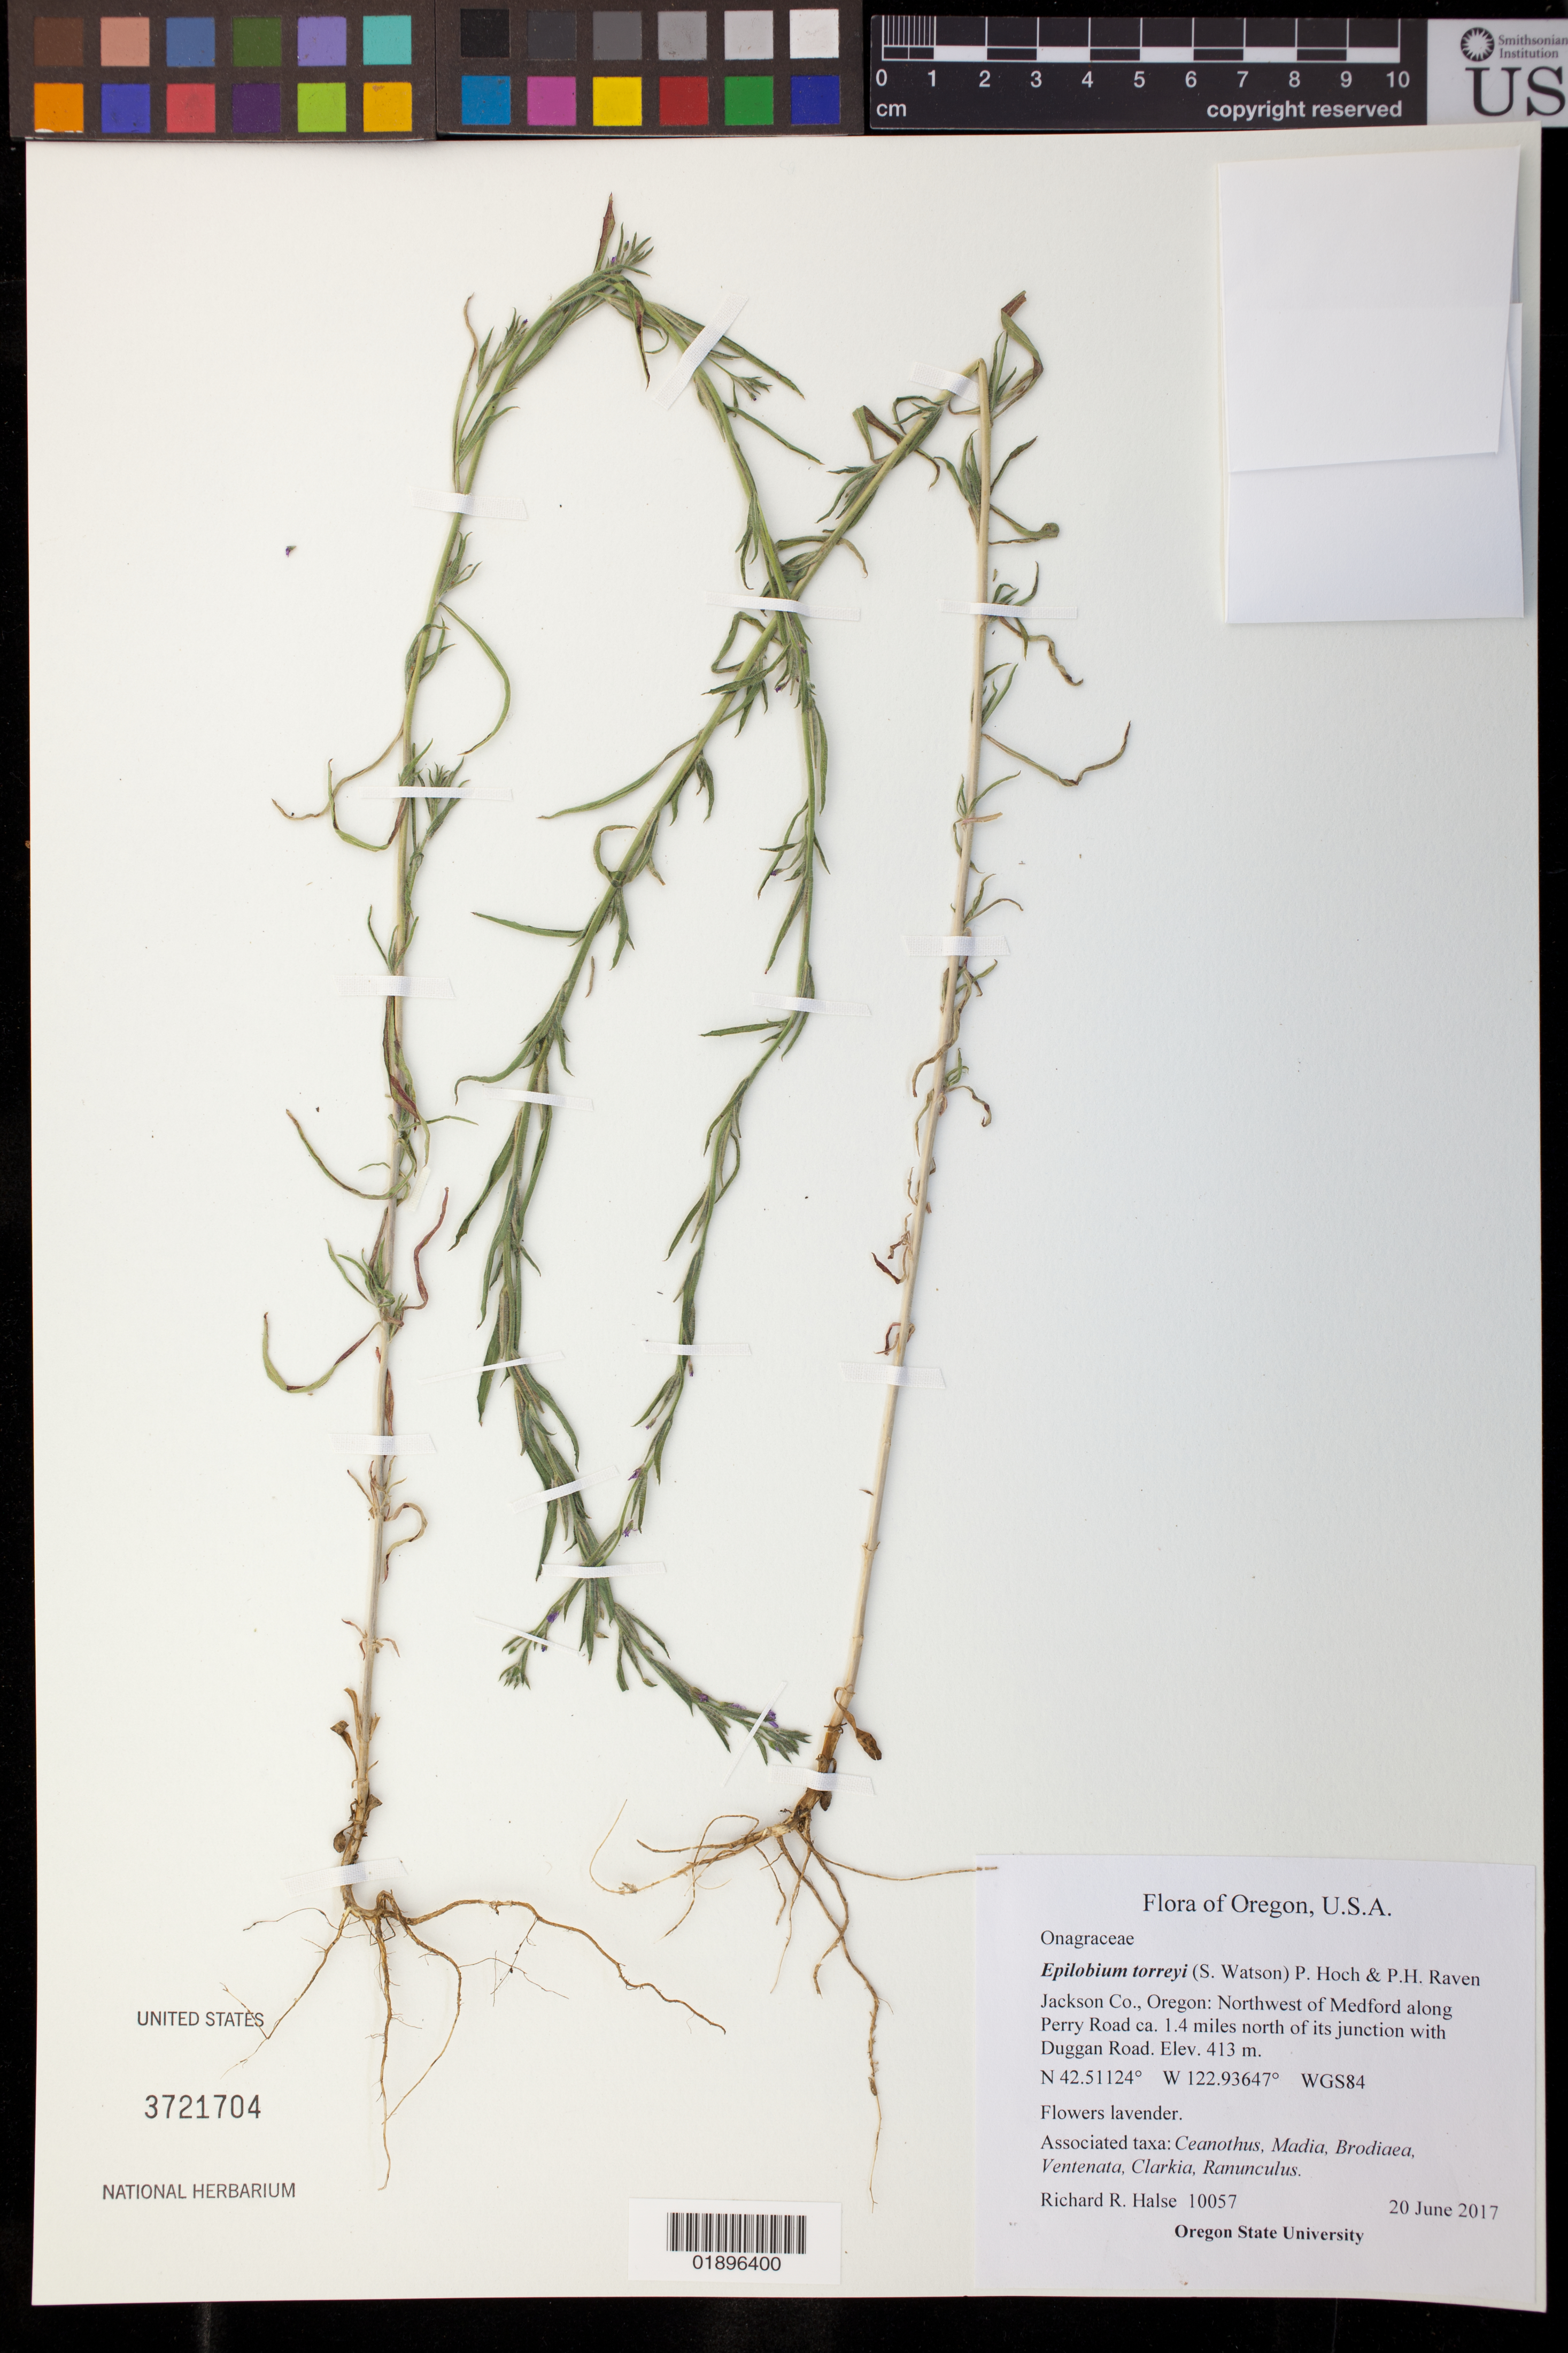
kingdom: Plantae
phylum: Tracheophyta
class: Magnoliopsida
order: Myrtales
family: Onagraceae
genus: Epilobium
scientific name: Epilobium torreyi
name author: (S. Watson) Hoch & P.H. Raven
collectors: R. Halse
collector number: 10057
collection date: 2017-06-20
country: United States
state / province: Oregon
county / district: Jackson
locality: Northwest of Medford along Perry Road ca. 1.4 miles north of its junction with Duggan Road.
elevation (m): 413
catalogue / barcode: US 3721704